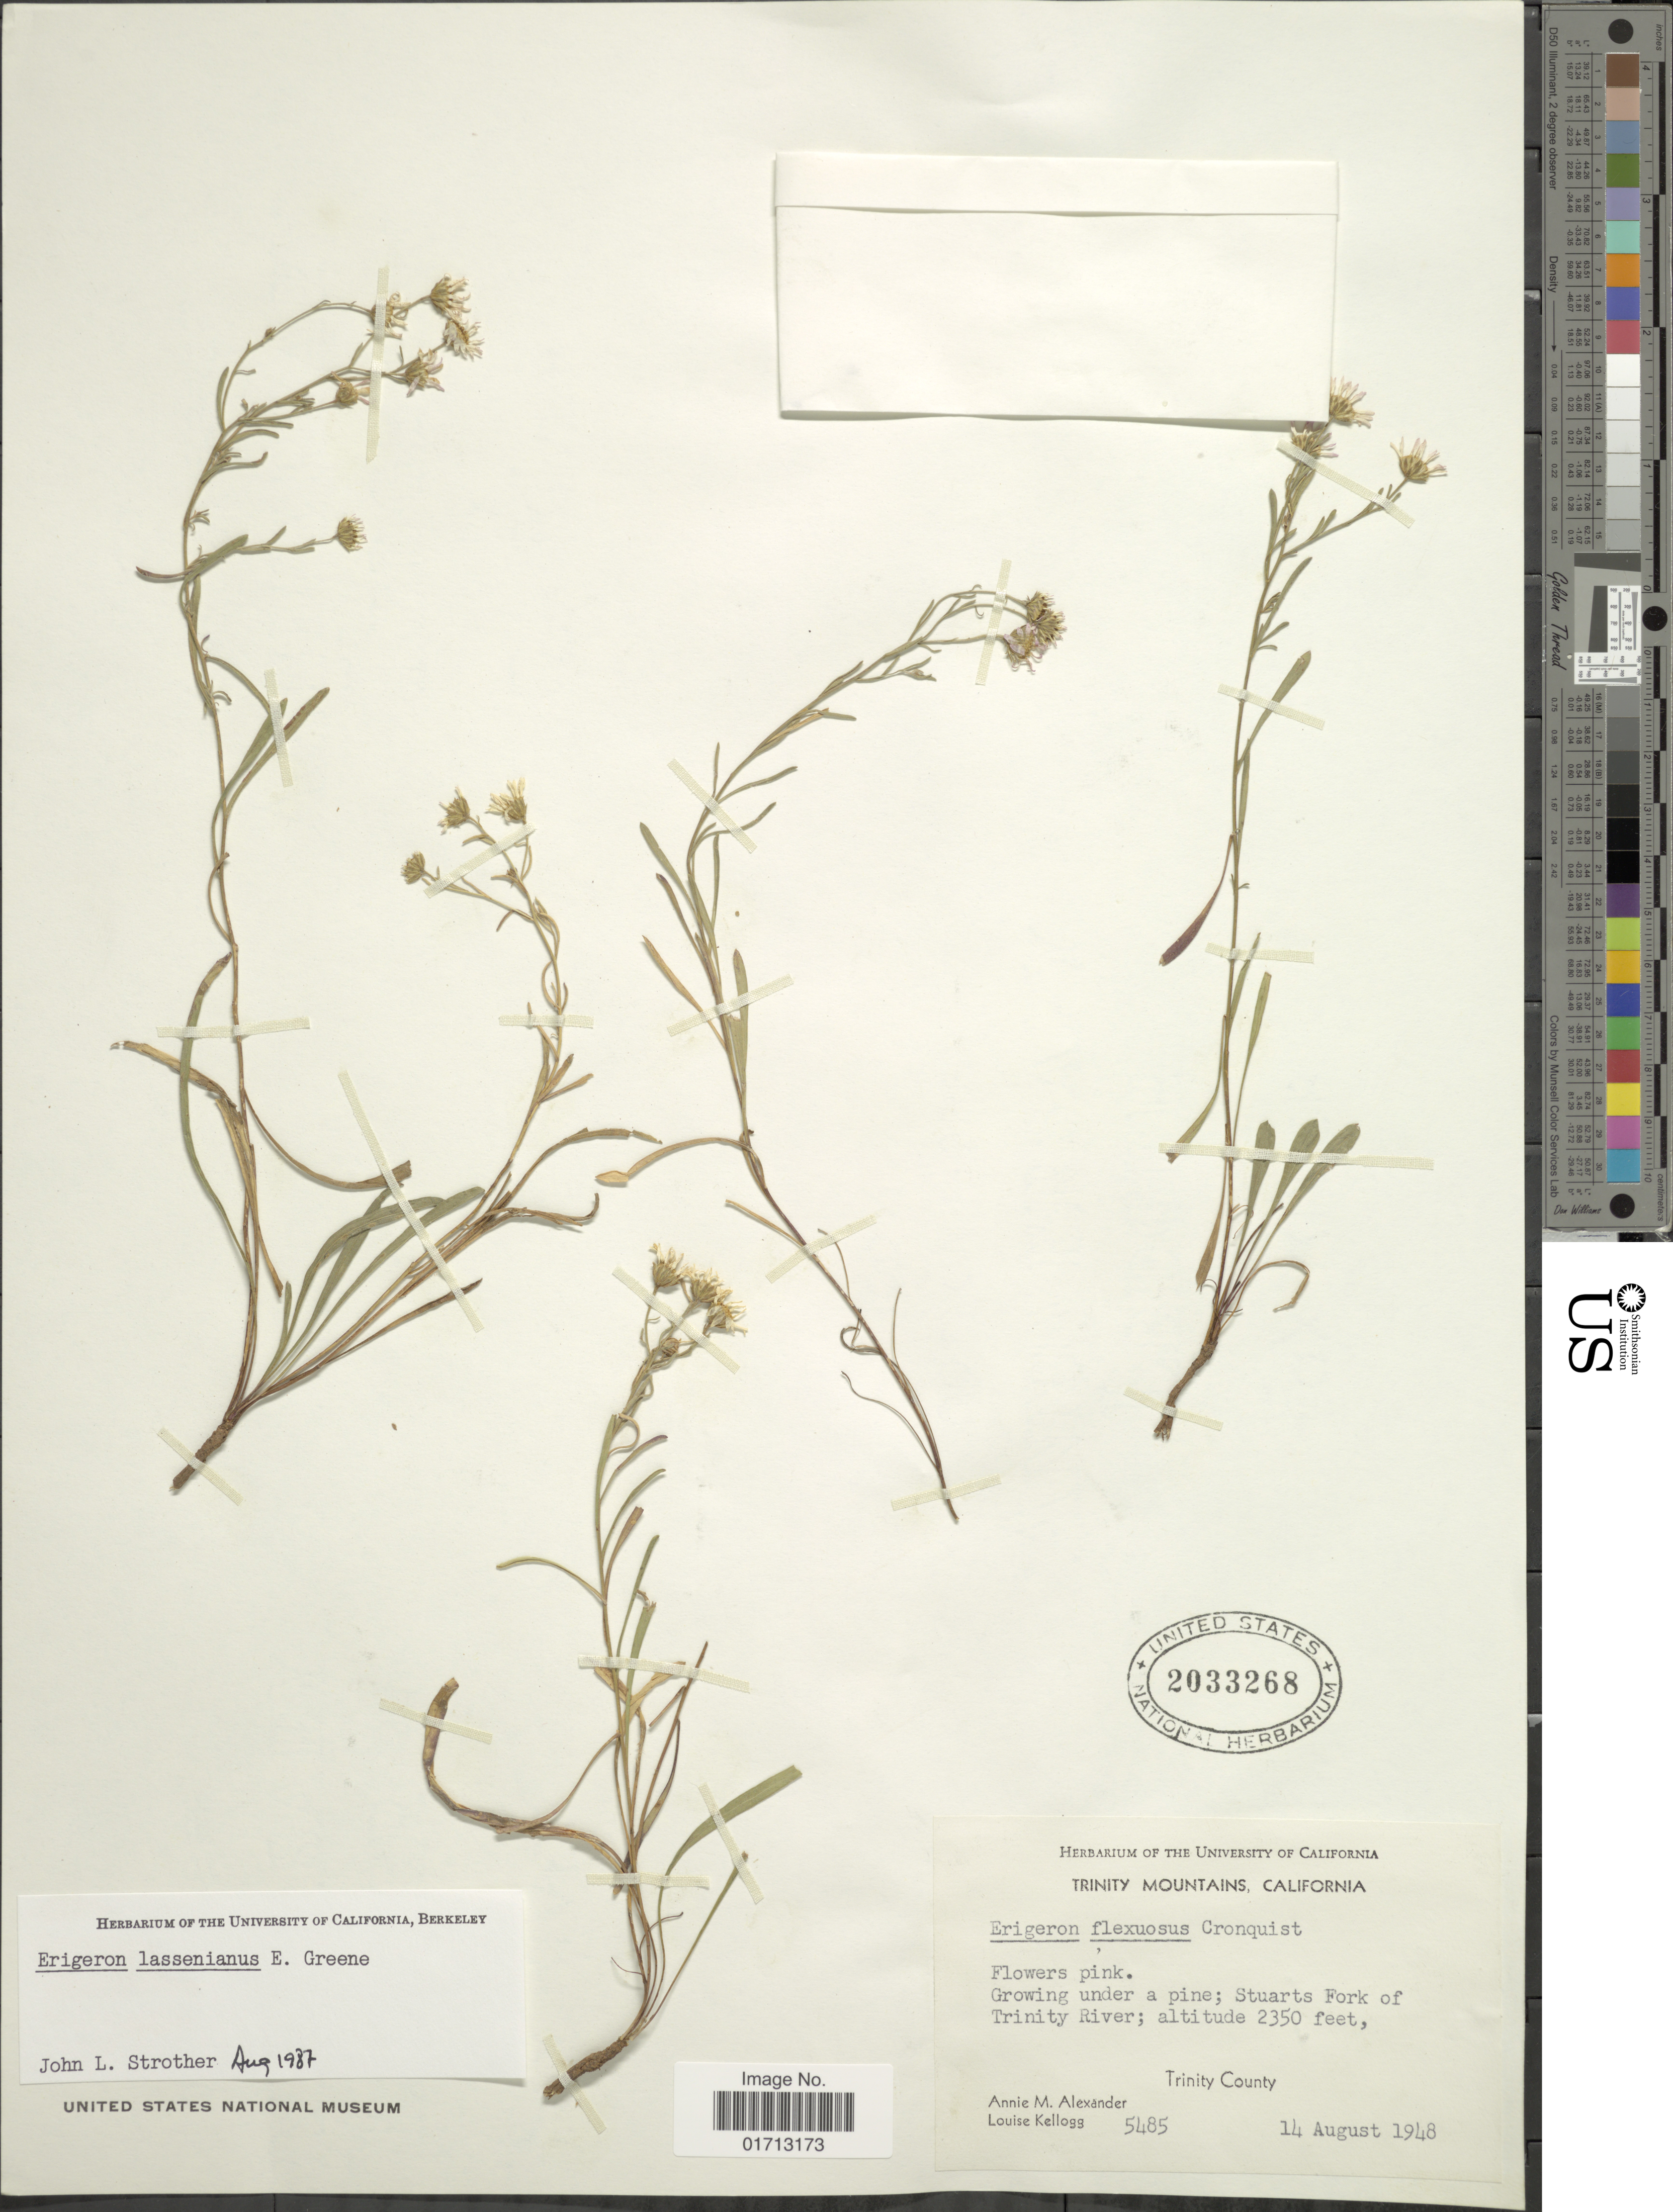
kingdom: Plantae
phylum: Tracheophyta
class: Magnoliopsida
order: Asterales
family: Asteraceae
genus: Erigeron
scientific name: Erigeron lassenianus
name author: Greene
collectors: A. M. Alexander & L. Kellogg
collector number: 5485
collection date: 1948-08-14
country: United States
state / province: California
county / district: Trinity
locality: Trinity Mountains. Stuarts Fork Trinity River. Trinity County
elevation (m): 716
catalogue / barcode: US 2033268